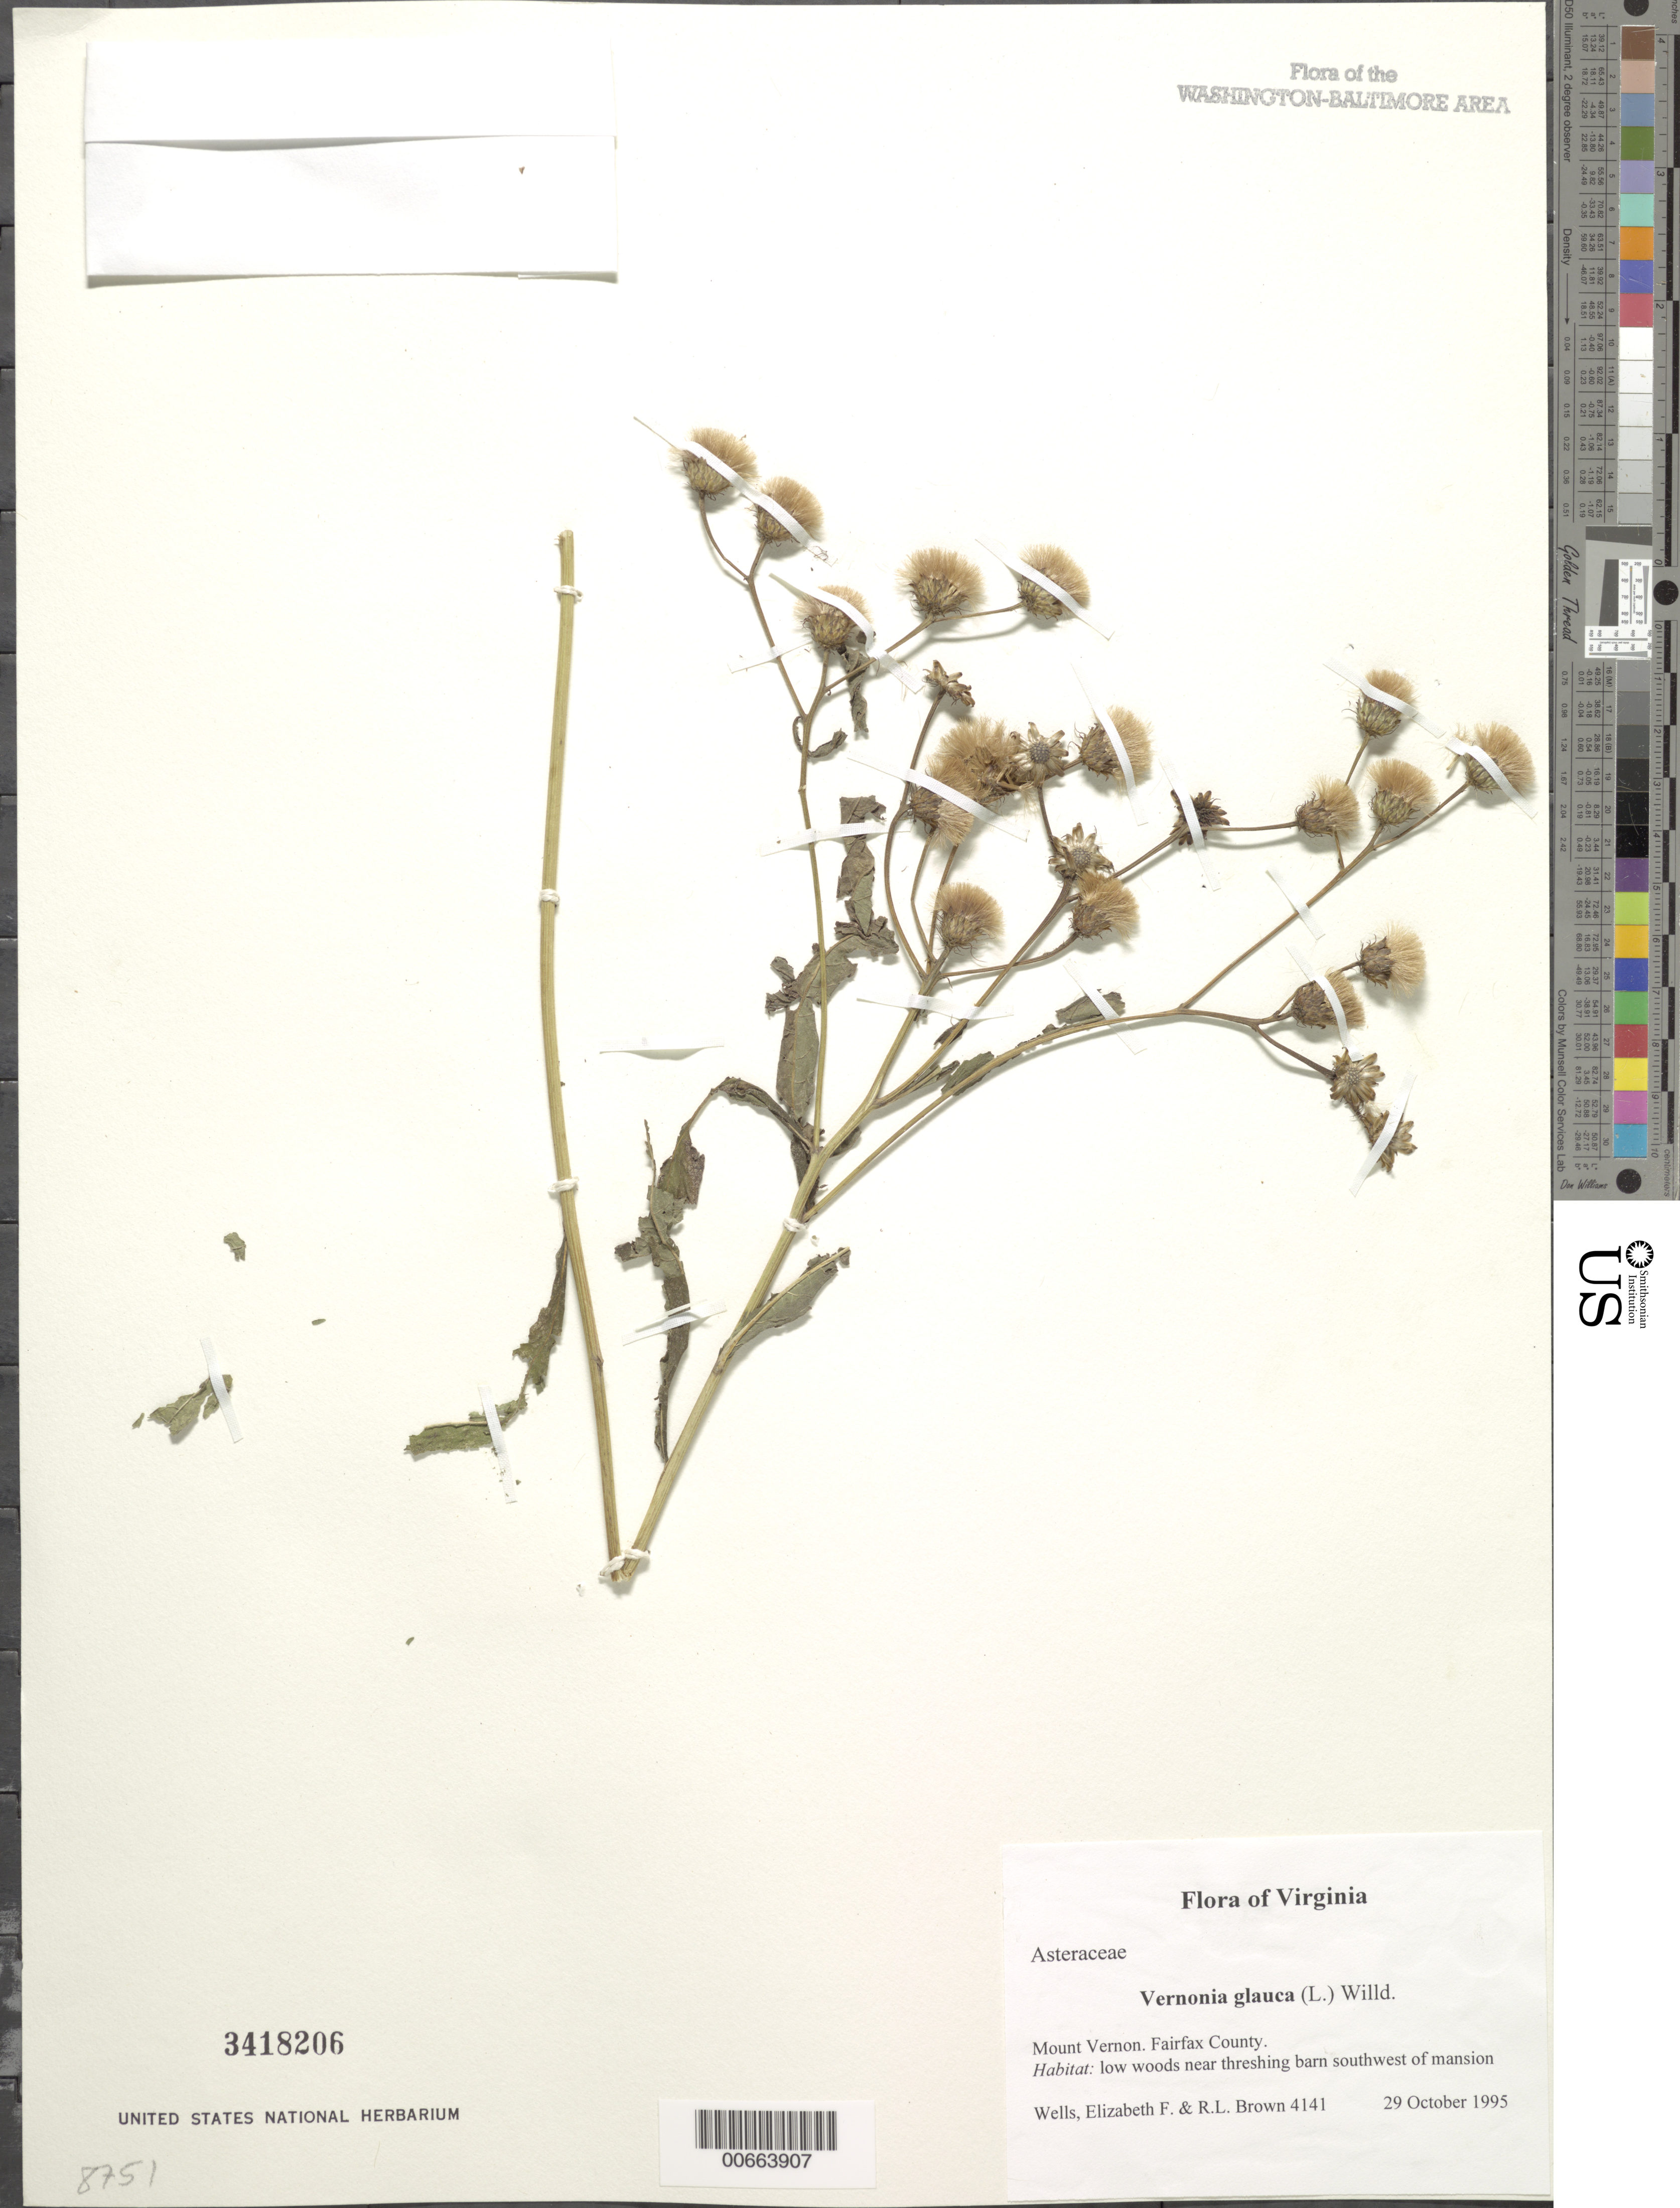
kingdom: Plantae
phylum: Tracheophyta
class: Magnoliopsida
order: Asterales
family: Asteraceae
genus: Vernonia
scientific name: Vernonia glauca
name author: (L.) Willd.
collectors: E. F. Wells & R. L. Brown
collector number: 4141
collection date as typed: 29 Oct 1995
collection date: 1995-10-29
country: United States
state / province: Virginia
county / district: Fairfax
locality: Mount Vernon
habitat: low woods near threshing barn southwest of mansion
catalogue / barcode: US 3418206